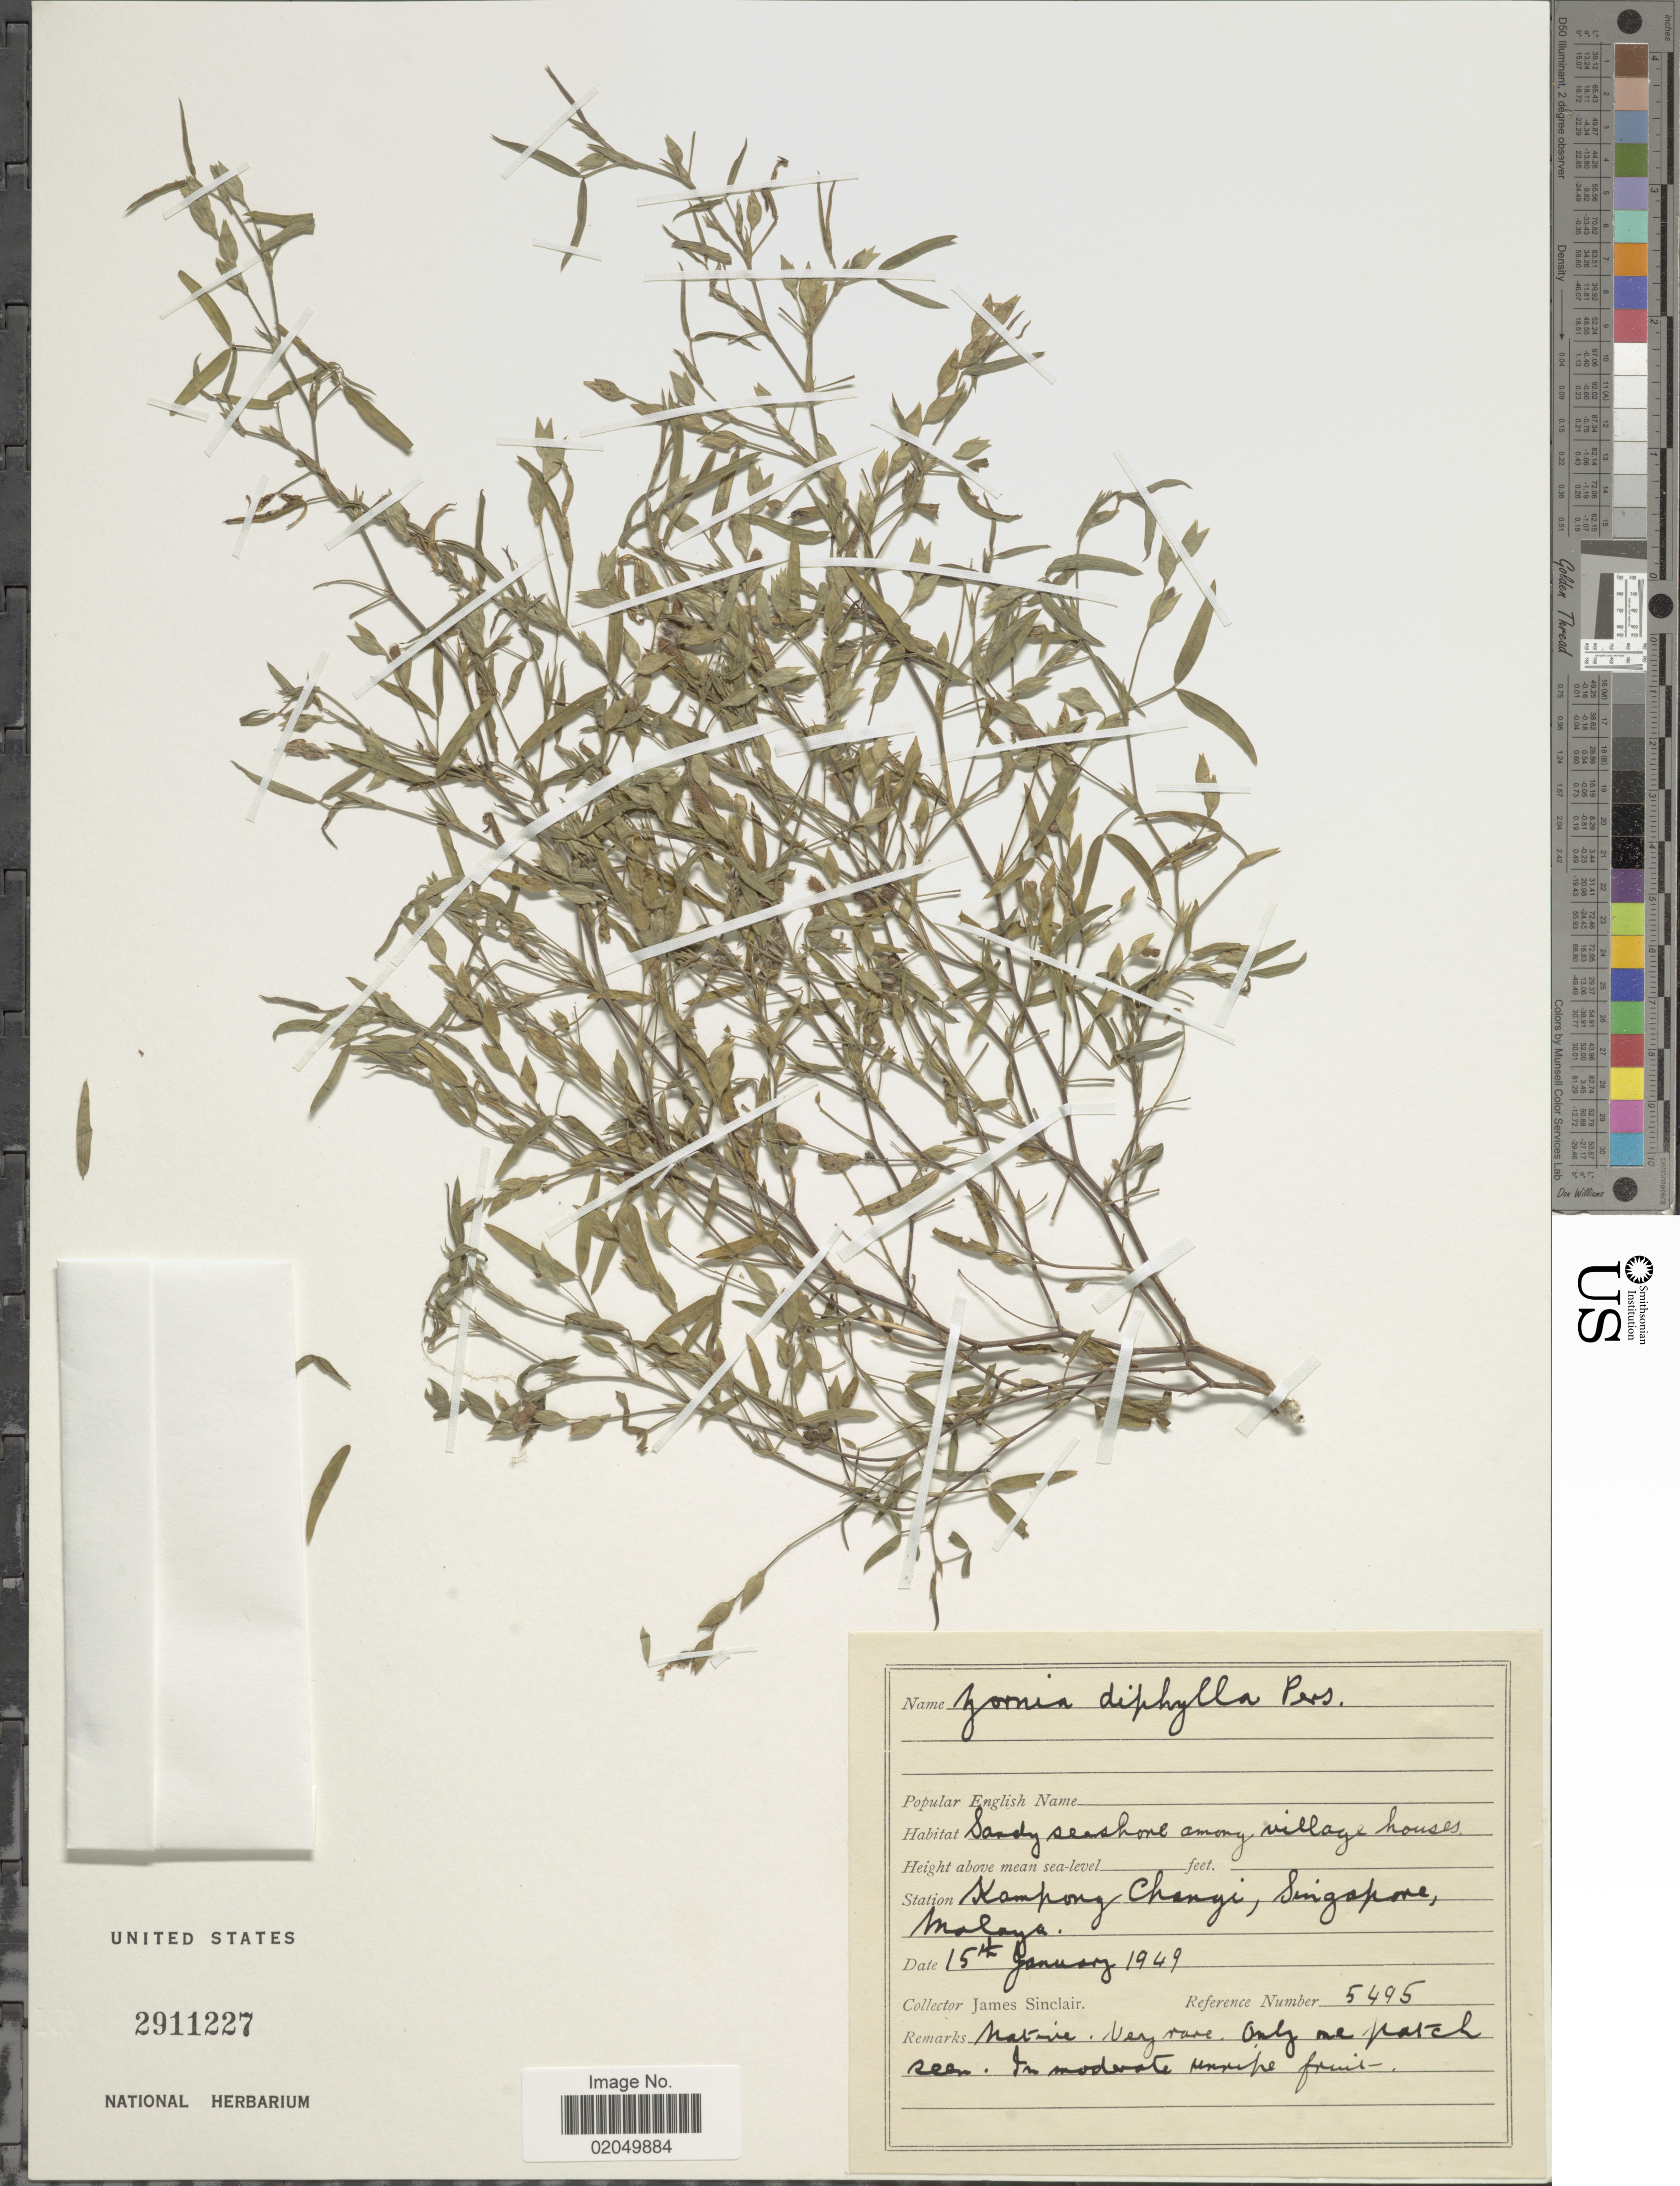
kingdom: Plantae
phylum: Tracheophyta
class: Magnoliopsida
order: Fabales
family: Fabaceae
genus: Zornia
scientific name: Zornia cantoniensis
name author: Mohlenbr.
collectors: J. Sinclair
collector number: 5495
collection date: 1949-01-15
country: Singapore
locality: Kampong Changi, Malaya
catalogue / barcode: US 2911227